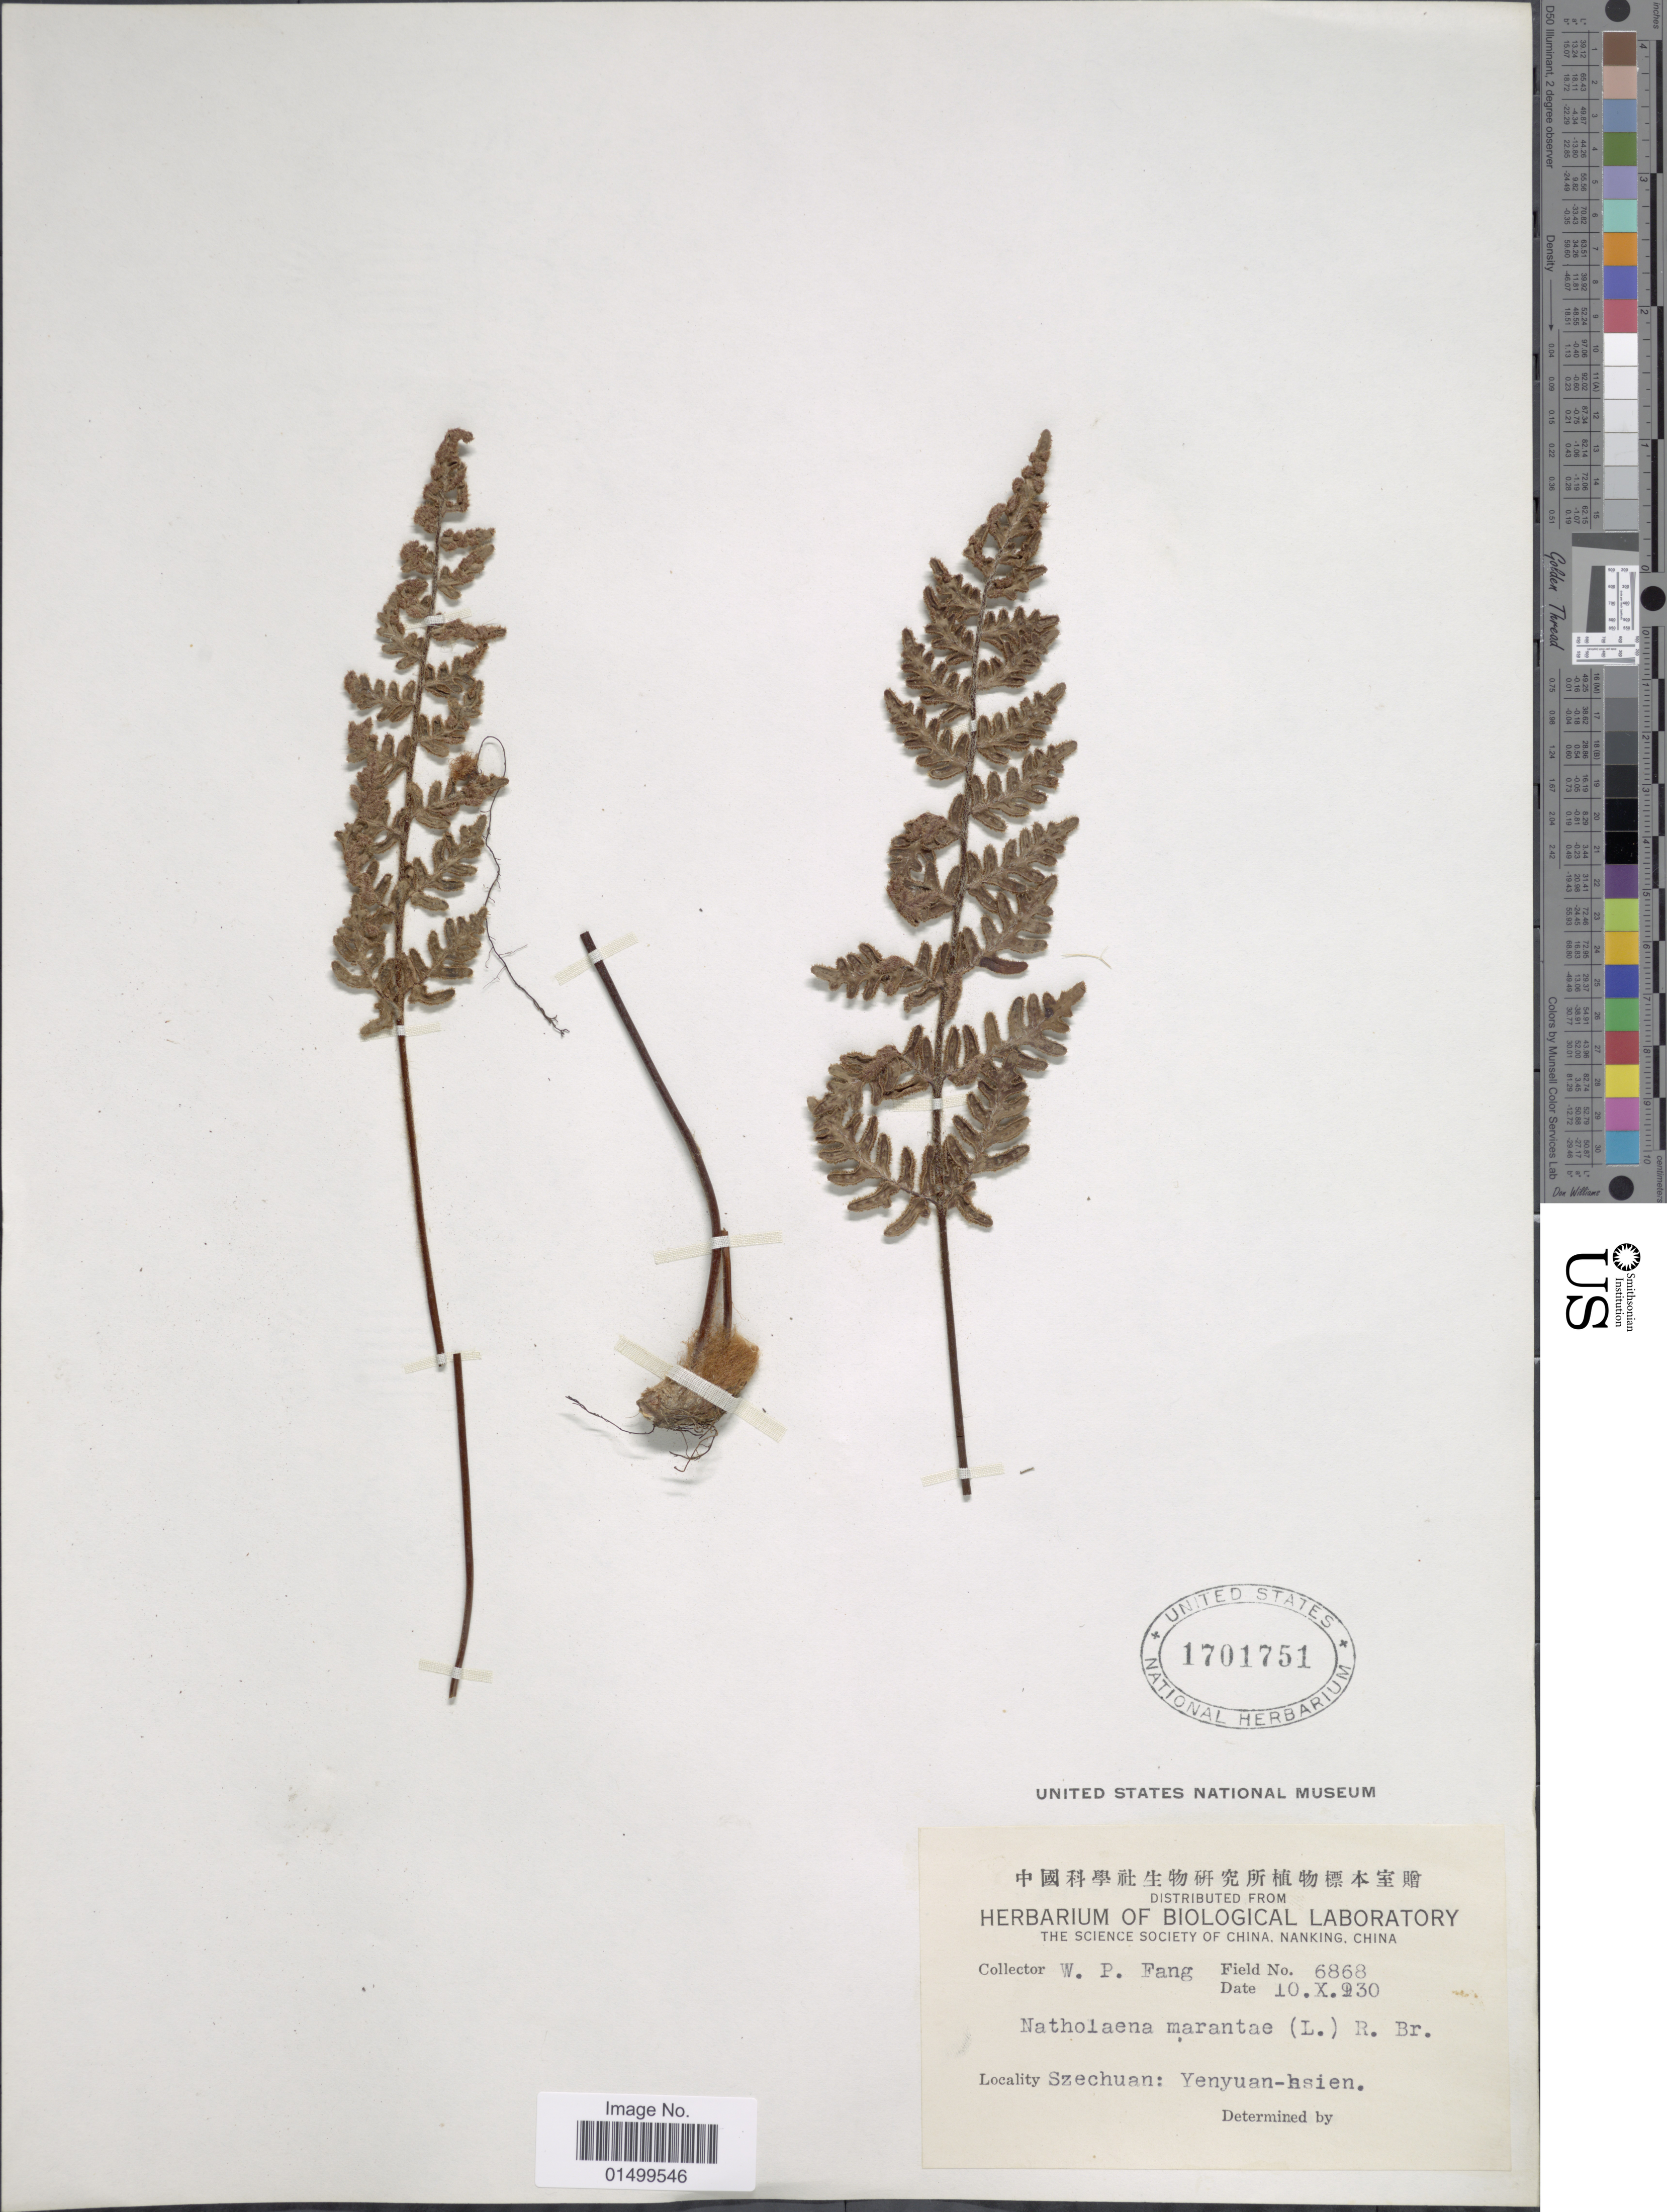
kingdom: Plantae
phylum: Tracheophyta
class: Polypodiopsida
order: Polypodiales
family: Pteridaceae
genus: Cheilanthes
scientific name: Cheilanthes marantae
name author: Domin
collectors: W. P. Fang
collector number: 6868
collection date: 1930-10-10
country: China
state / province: Sichuan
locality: Yenyuan-hsien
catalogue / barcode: US 1701751